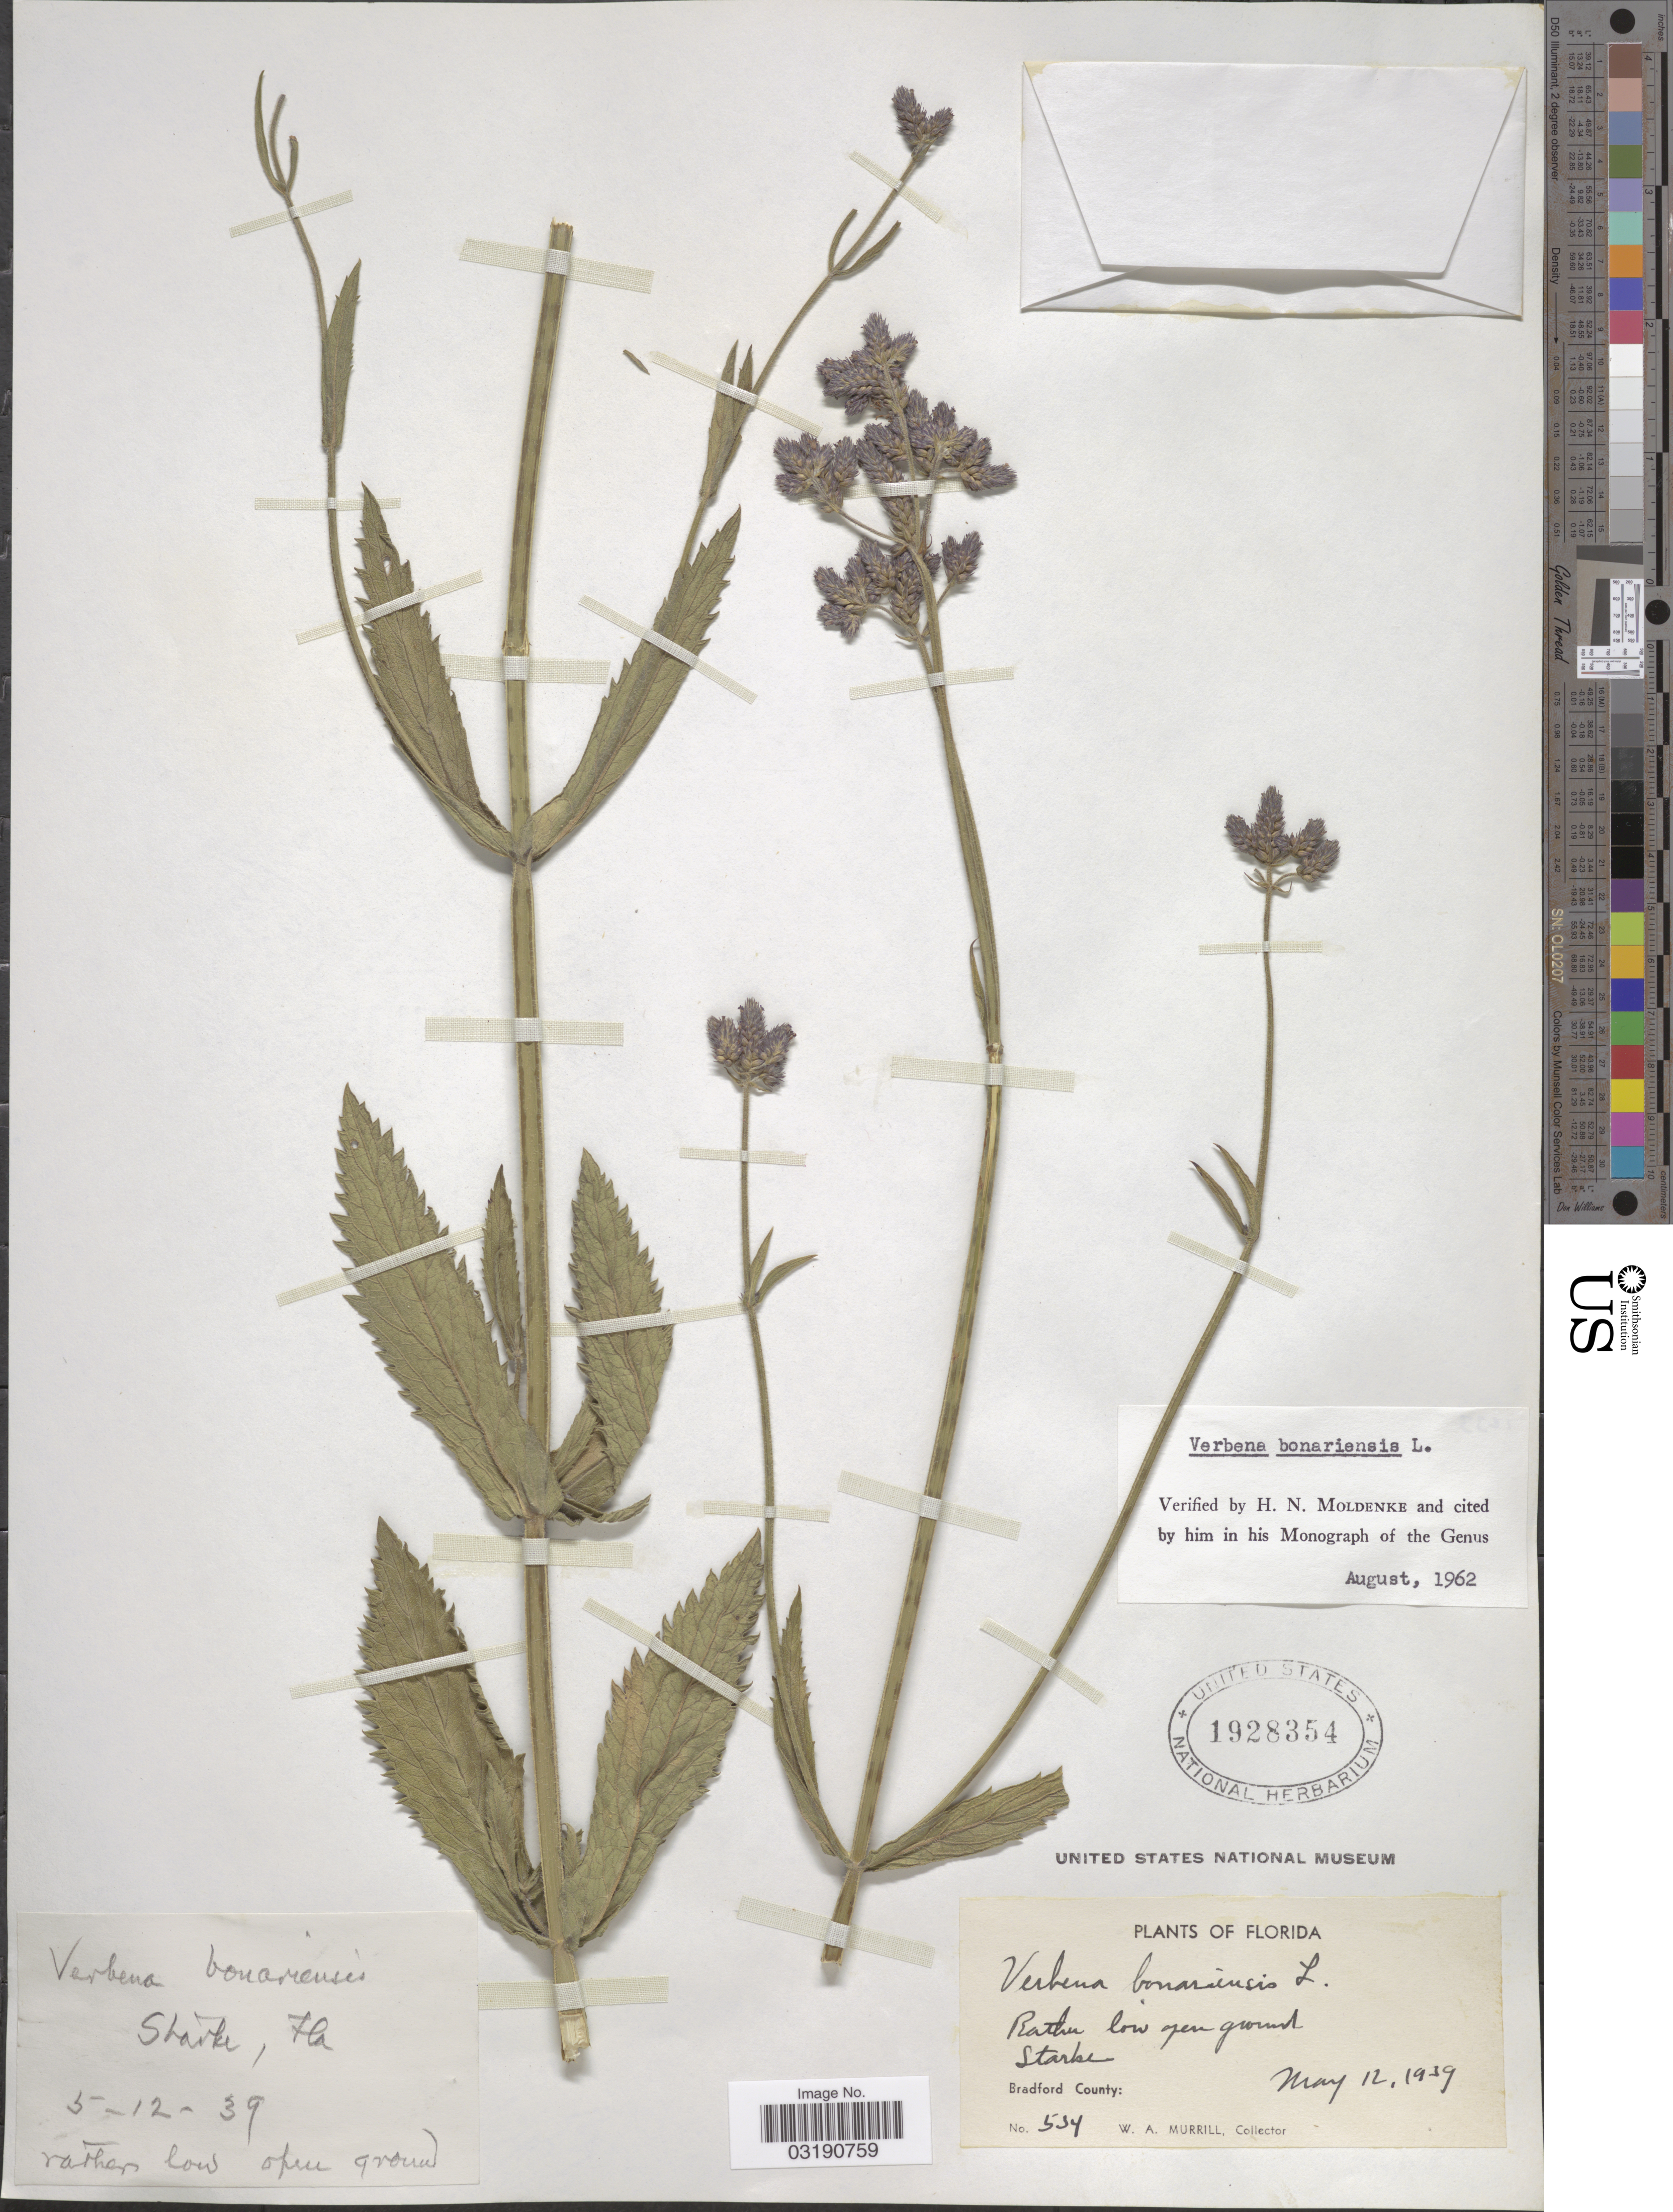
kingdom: Plantae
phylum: Tracheophyta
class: Magnoliopsida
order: Lamiales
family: Verbenaceae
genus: Verbena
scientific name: Verbena bonariensis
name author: L.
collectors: W. A. Murrill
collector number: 534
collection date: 1939-05-12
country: United States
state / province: Florida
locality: Starke.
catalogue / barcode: US 1928354